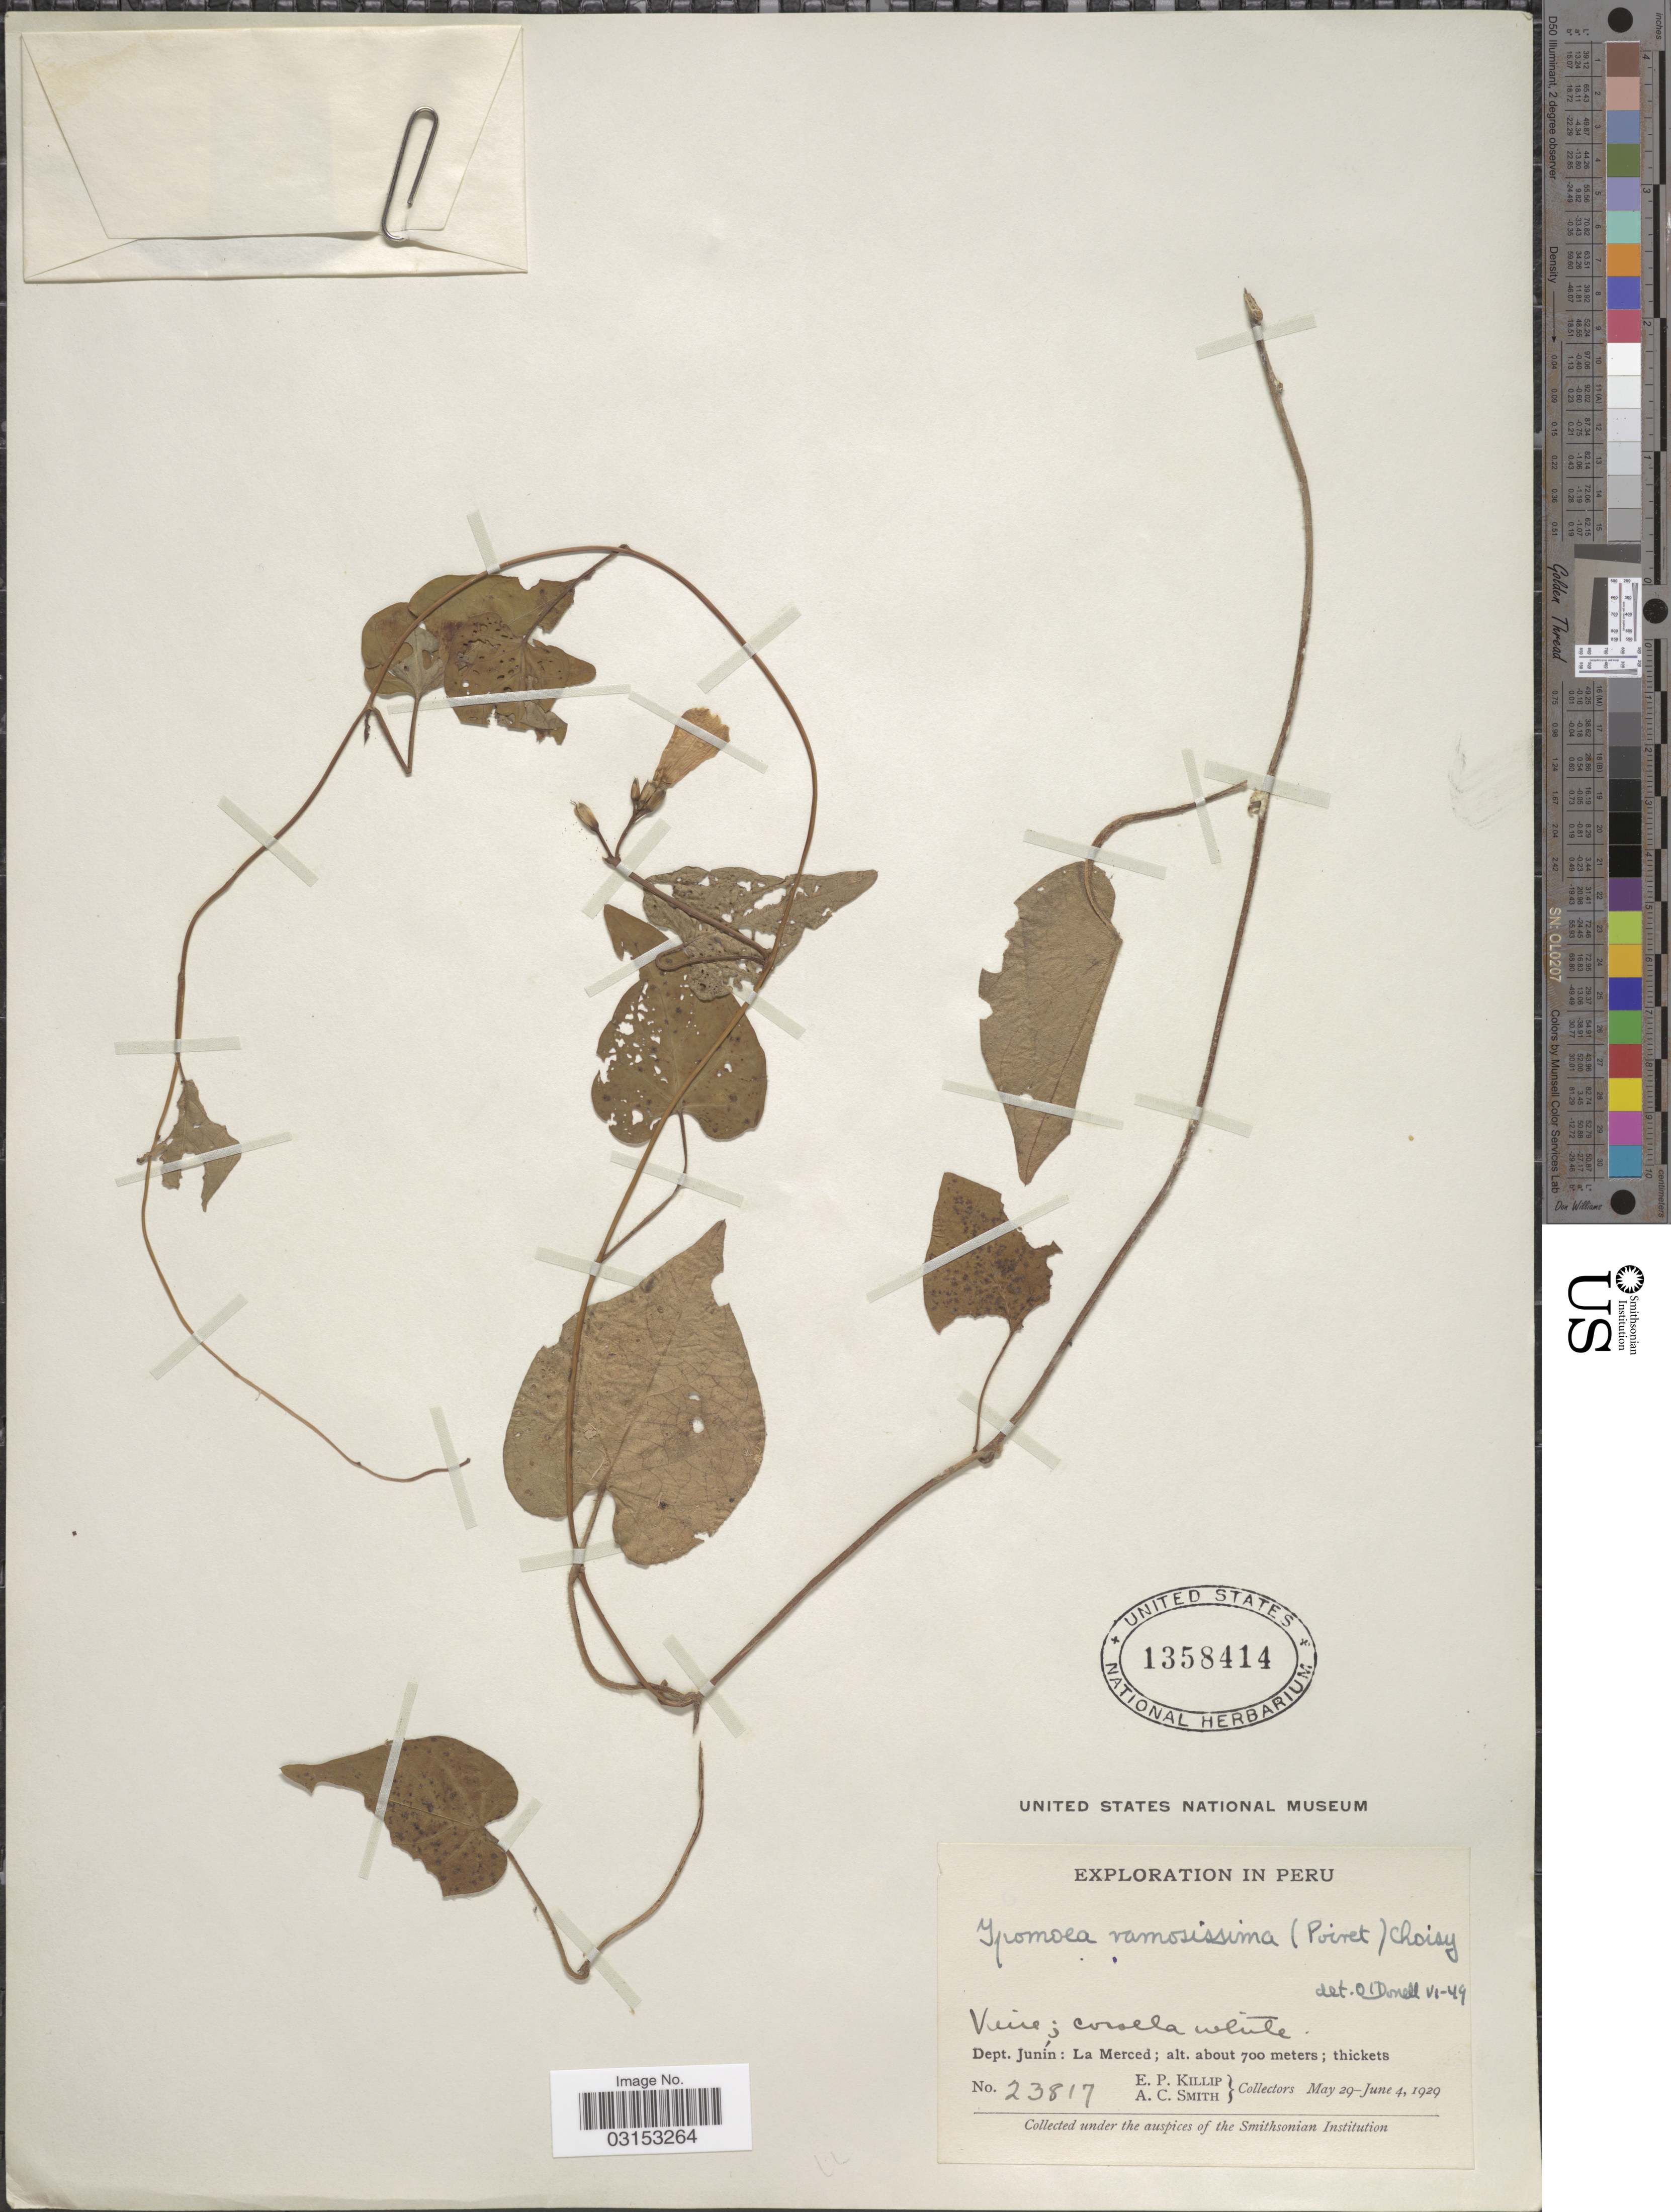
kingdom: Plantae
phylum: Tracheophyta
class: Magnoliopsida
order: Solanales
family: Convolvulaceae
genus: Ipomoea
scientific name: Ipomoea ramosissima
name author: (Poir.) Choisy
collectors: E. P. Killip & A. C. Smith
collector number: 23817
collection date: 1929-05-29/1929-06-04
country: Peru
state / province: Junín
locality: Dept. Junín: La Merced.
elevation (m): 700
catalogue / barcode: US 1358414